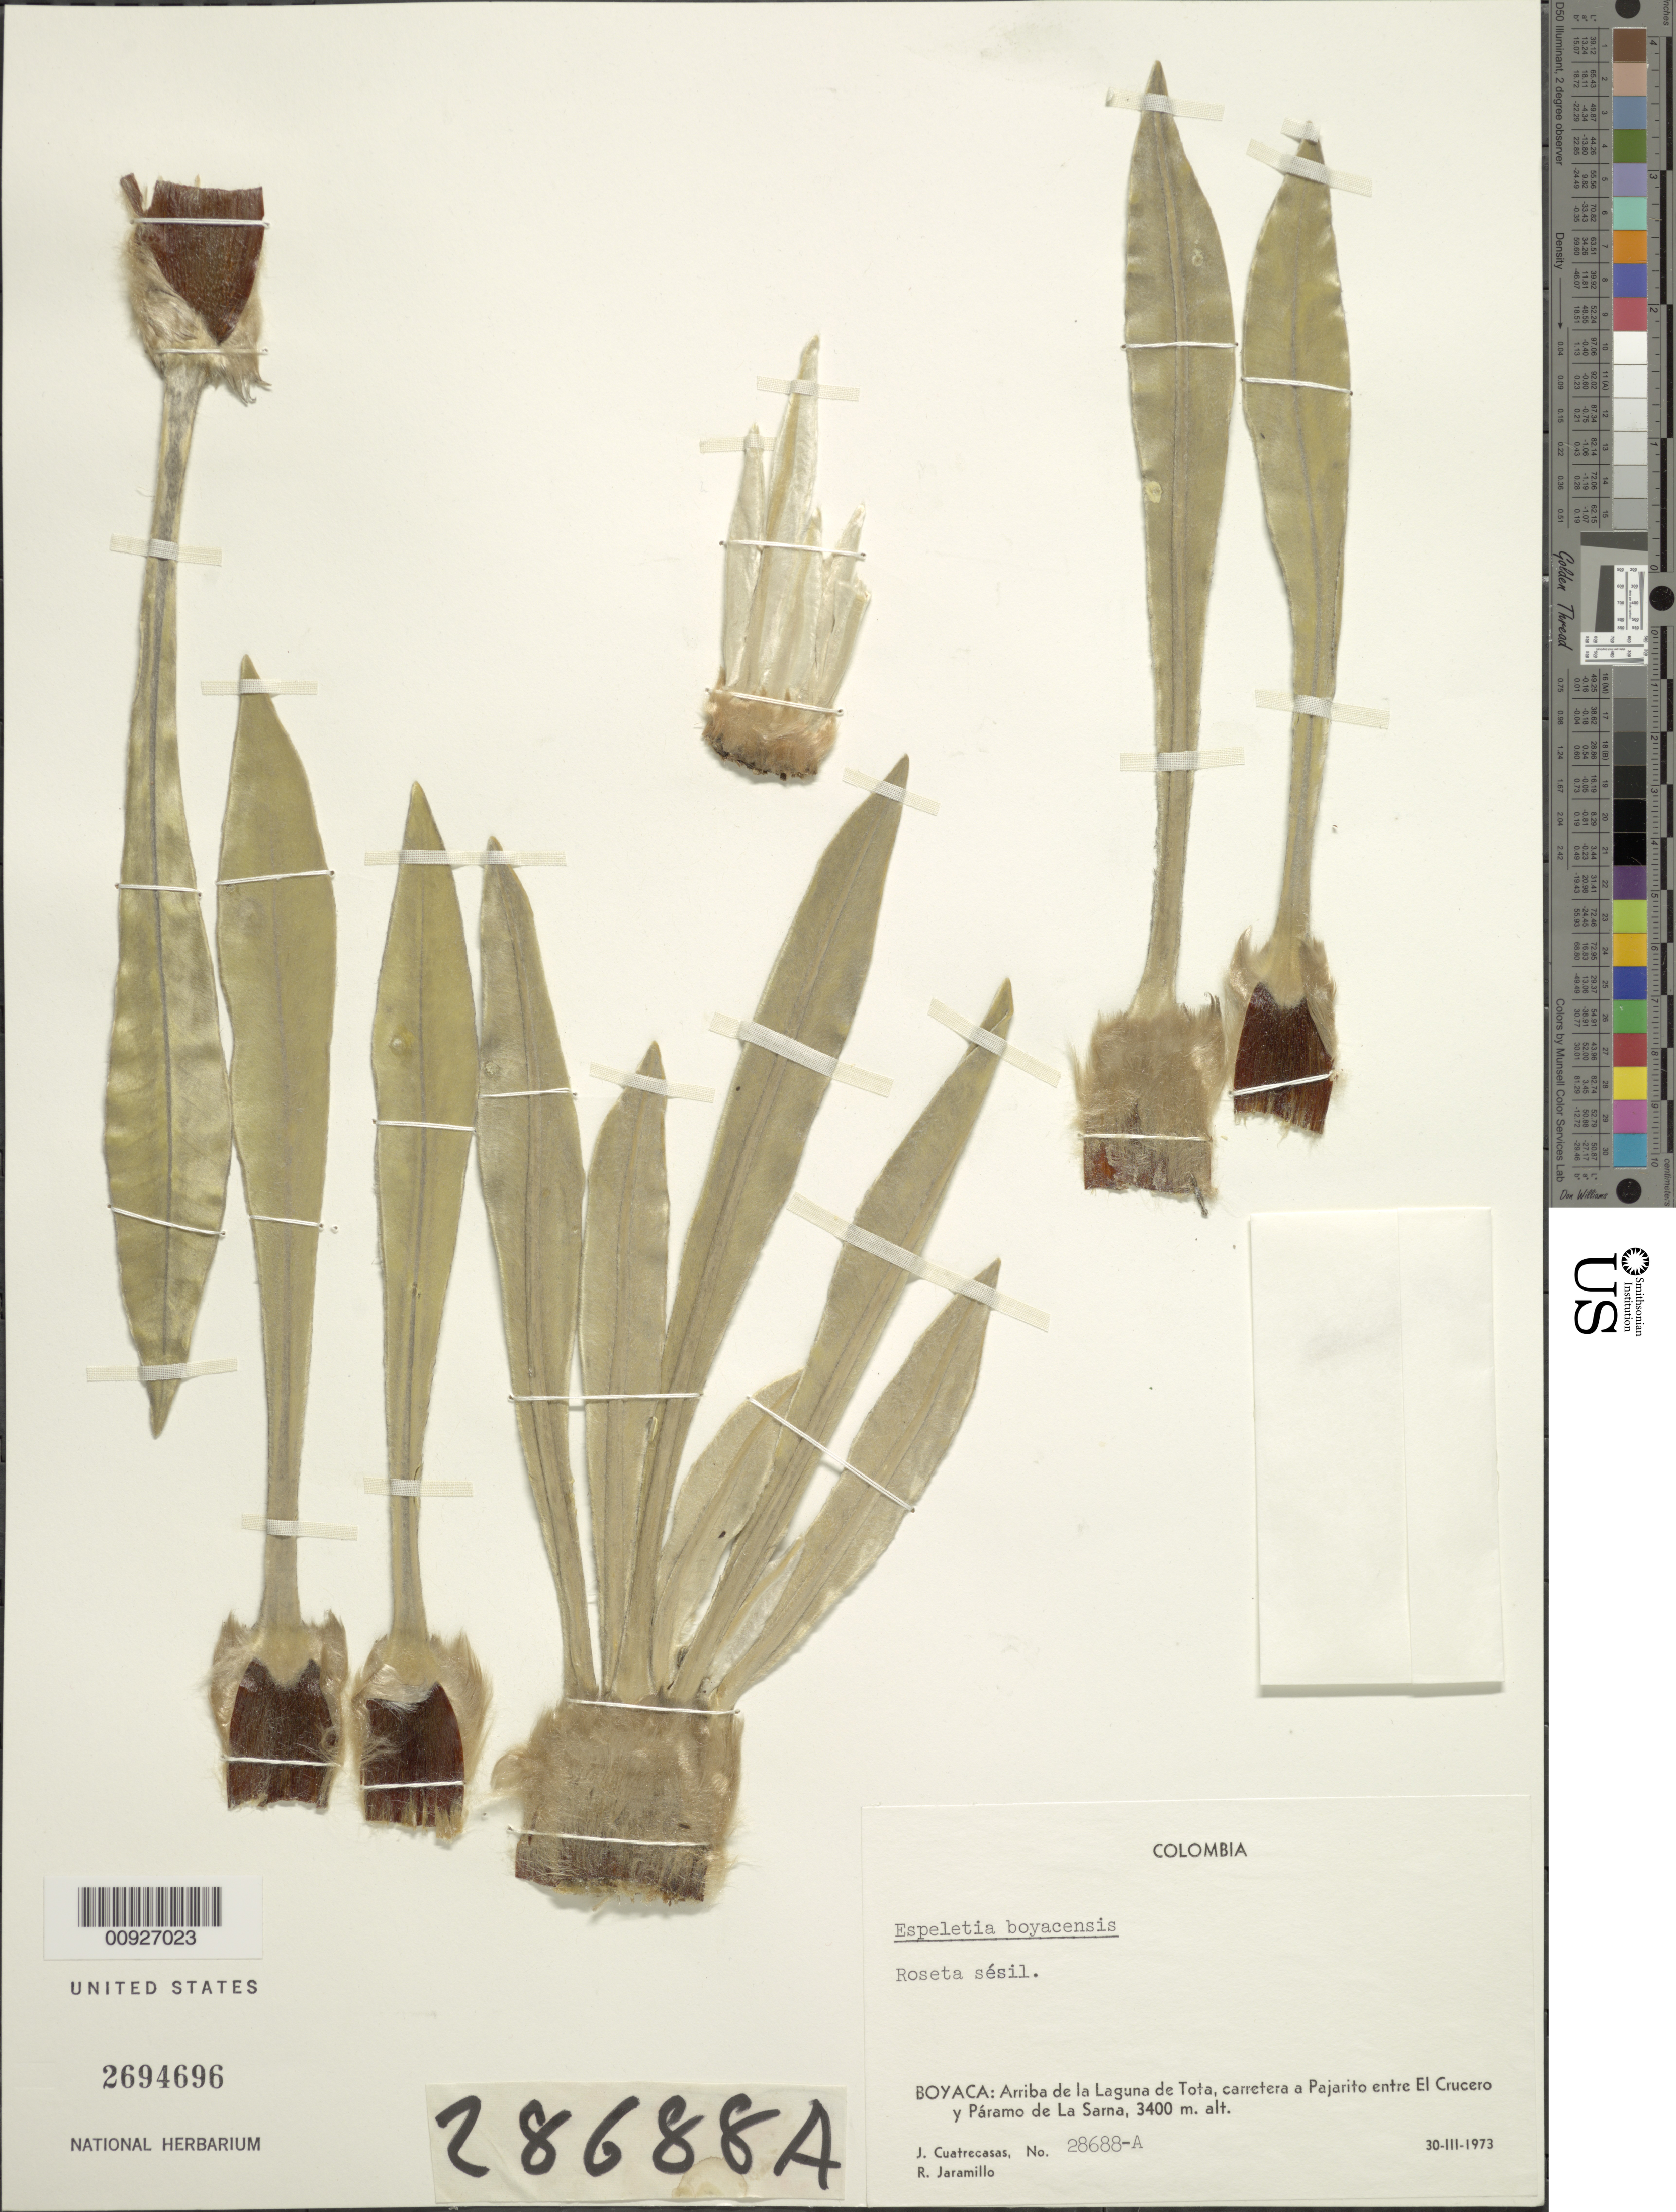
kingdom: Plantae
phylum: Tracheophyta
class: Magnoliopsida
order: Asterales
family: Asteraceae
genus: Espeletia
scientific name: Espeletia boyacensis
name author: Cuatrec.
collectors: J. Cuatrecasas & R. Jaramillo M.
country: Colombia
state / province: Boyacá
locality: Arriba de la Laguna de Tota, carretera a Pajarito entre El Crucero y Páramo de La Sarna.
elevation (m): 3400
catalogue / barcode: US 2694696